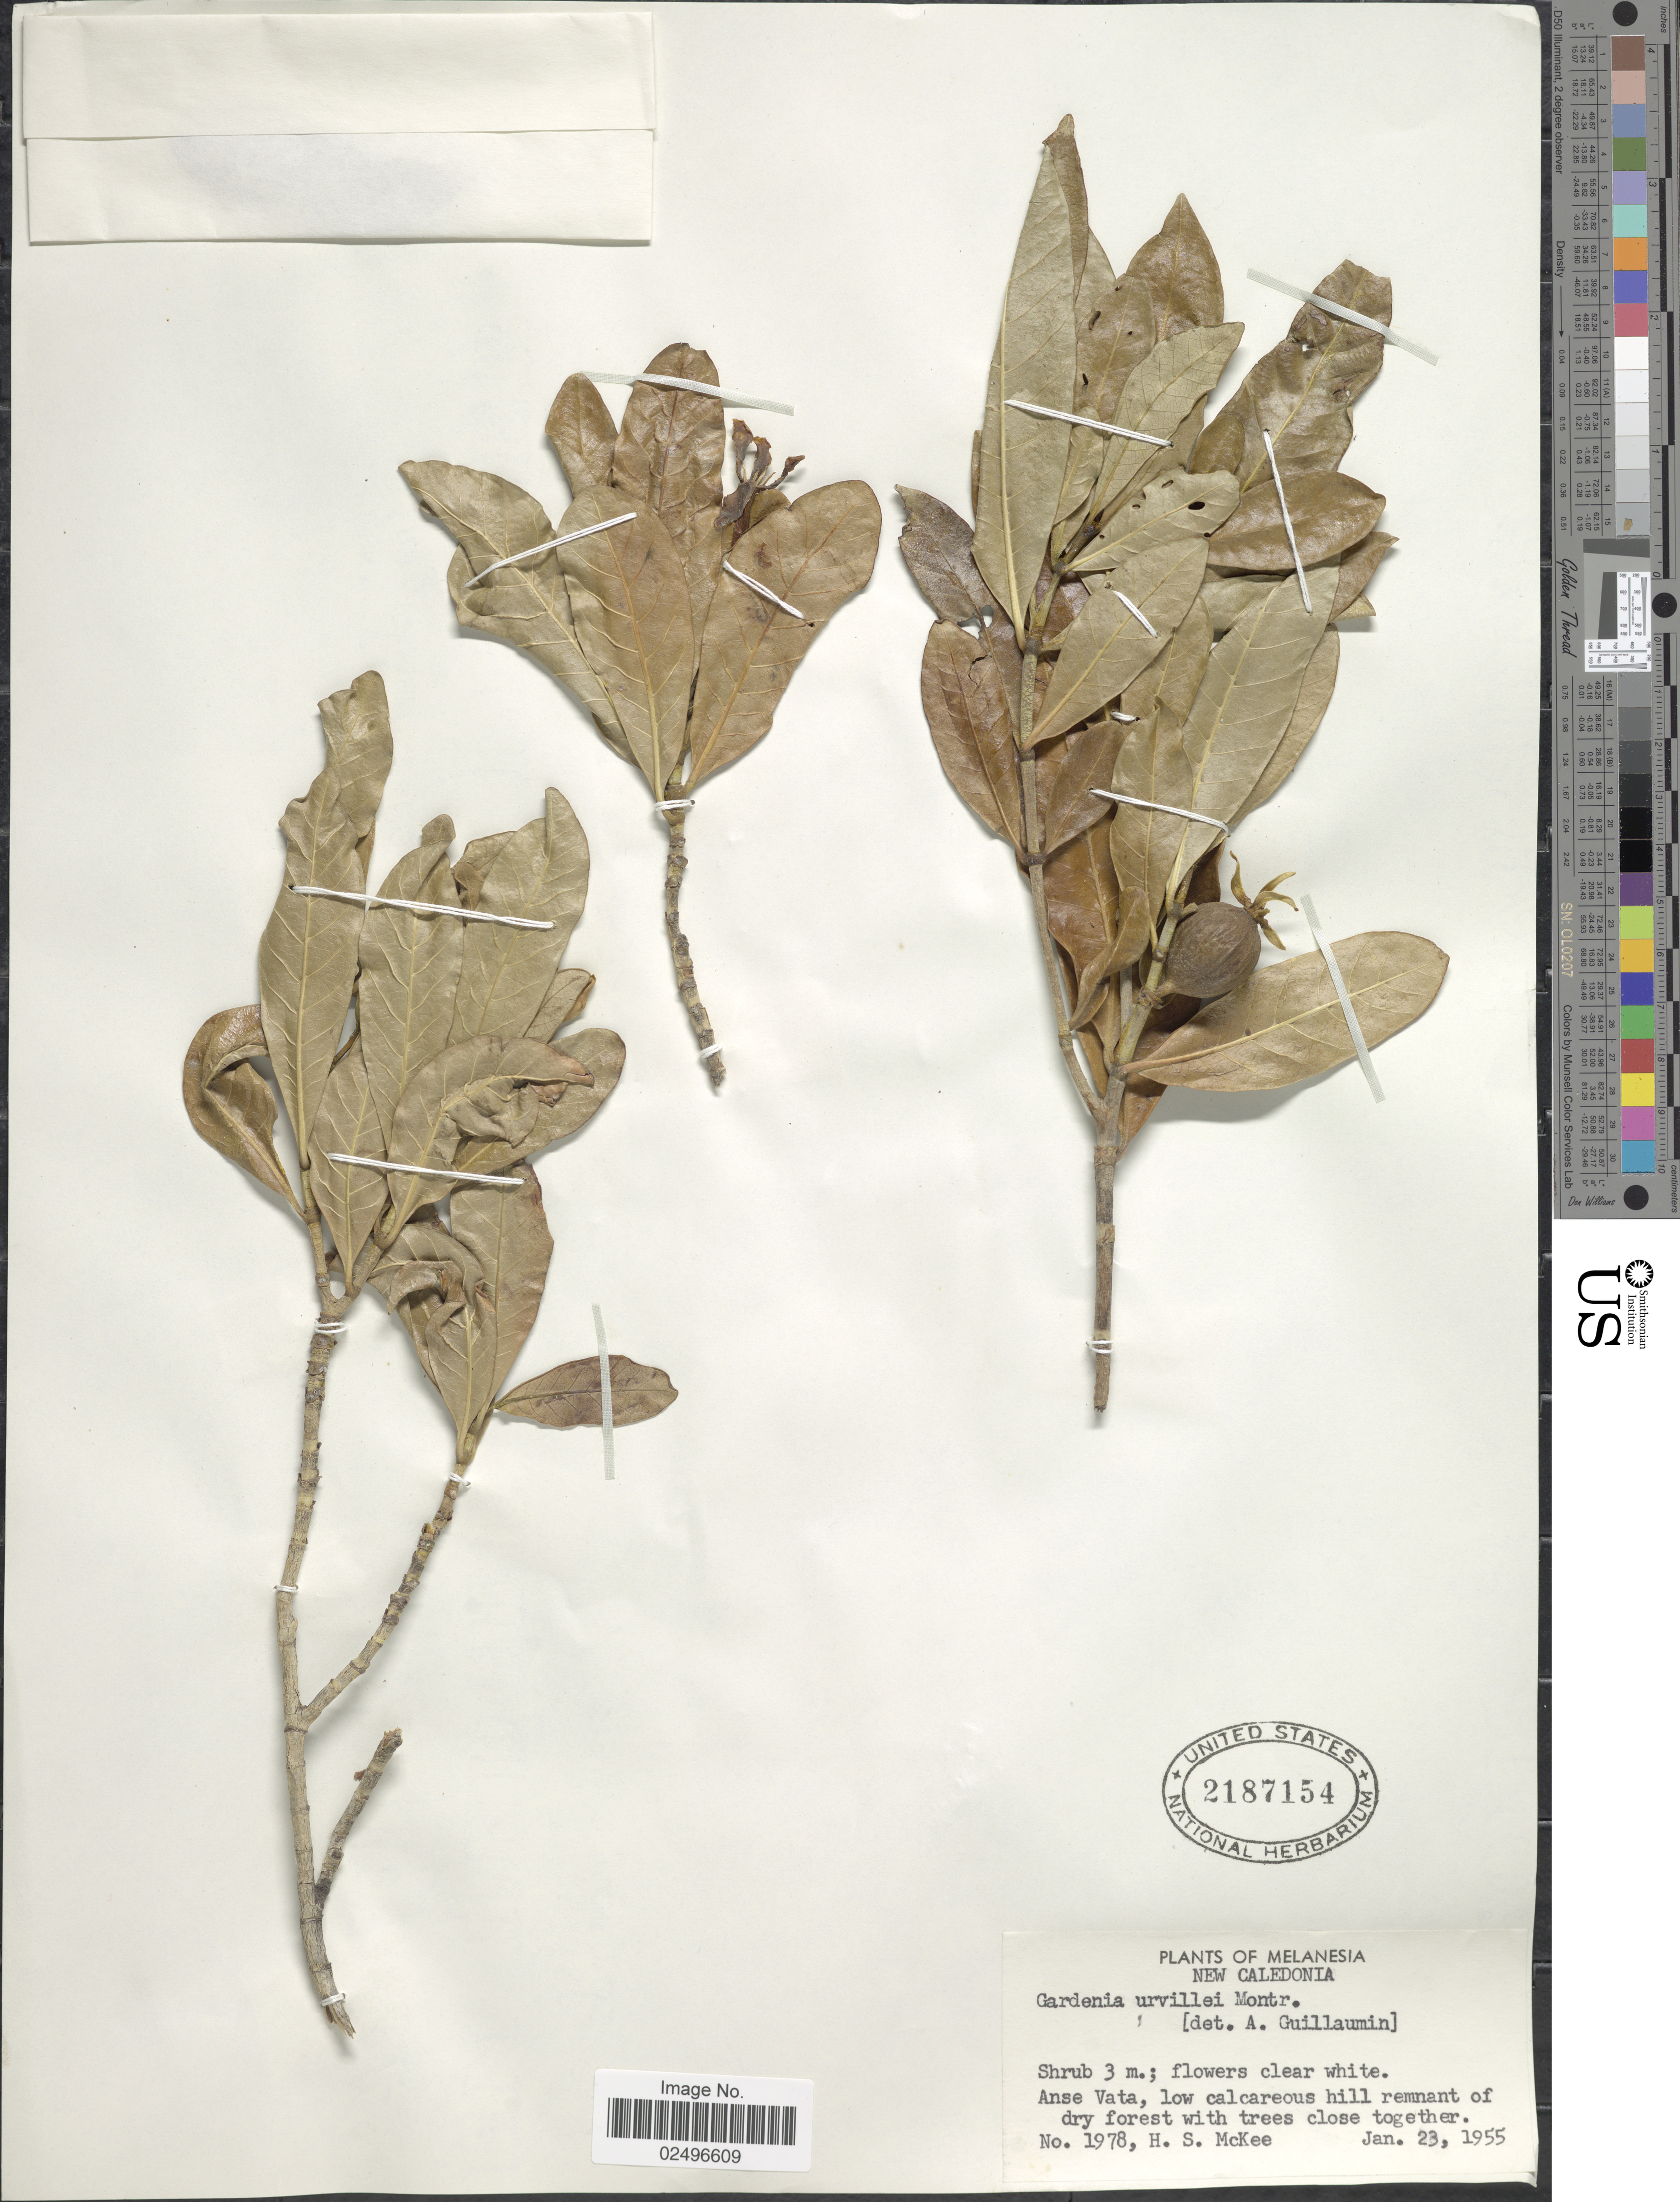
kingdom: Plantae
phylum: Tracheophyta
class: Magnoliopsida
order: Gentianales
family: Rubiaceae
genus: Gardenia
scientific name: Gardenia urvillei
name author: Montrouz.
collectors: H. S. McKee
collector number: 1978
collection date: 1955-01-23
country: New Caledonia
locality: Melanesia, Anse Vata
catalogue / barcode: US 2187154